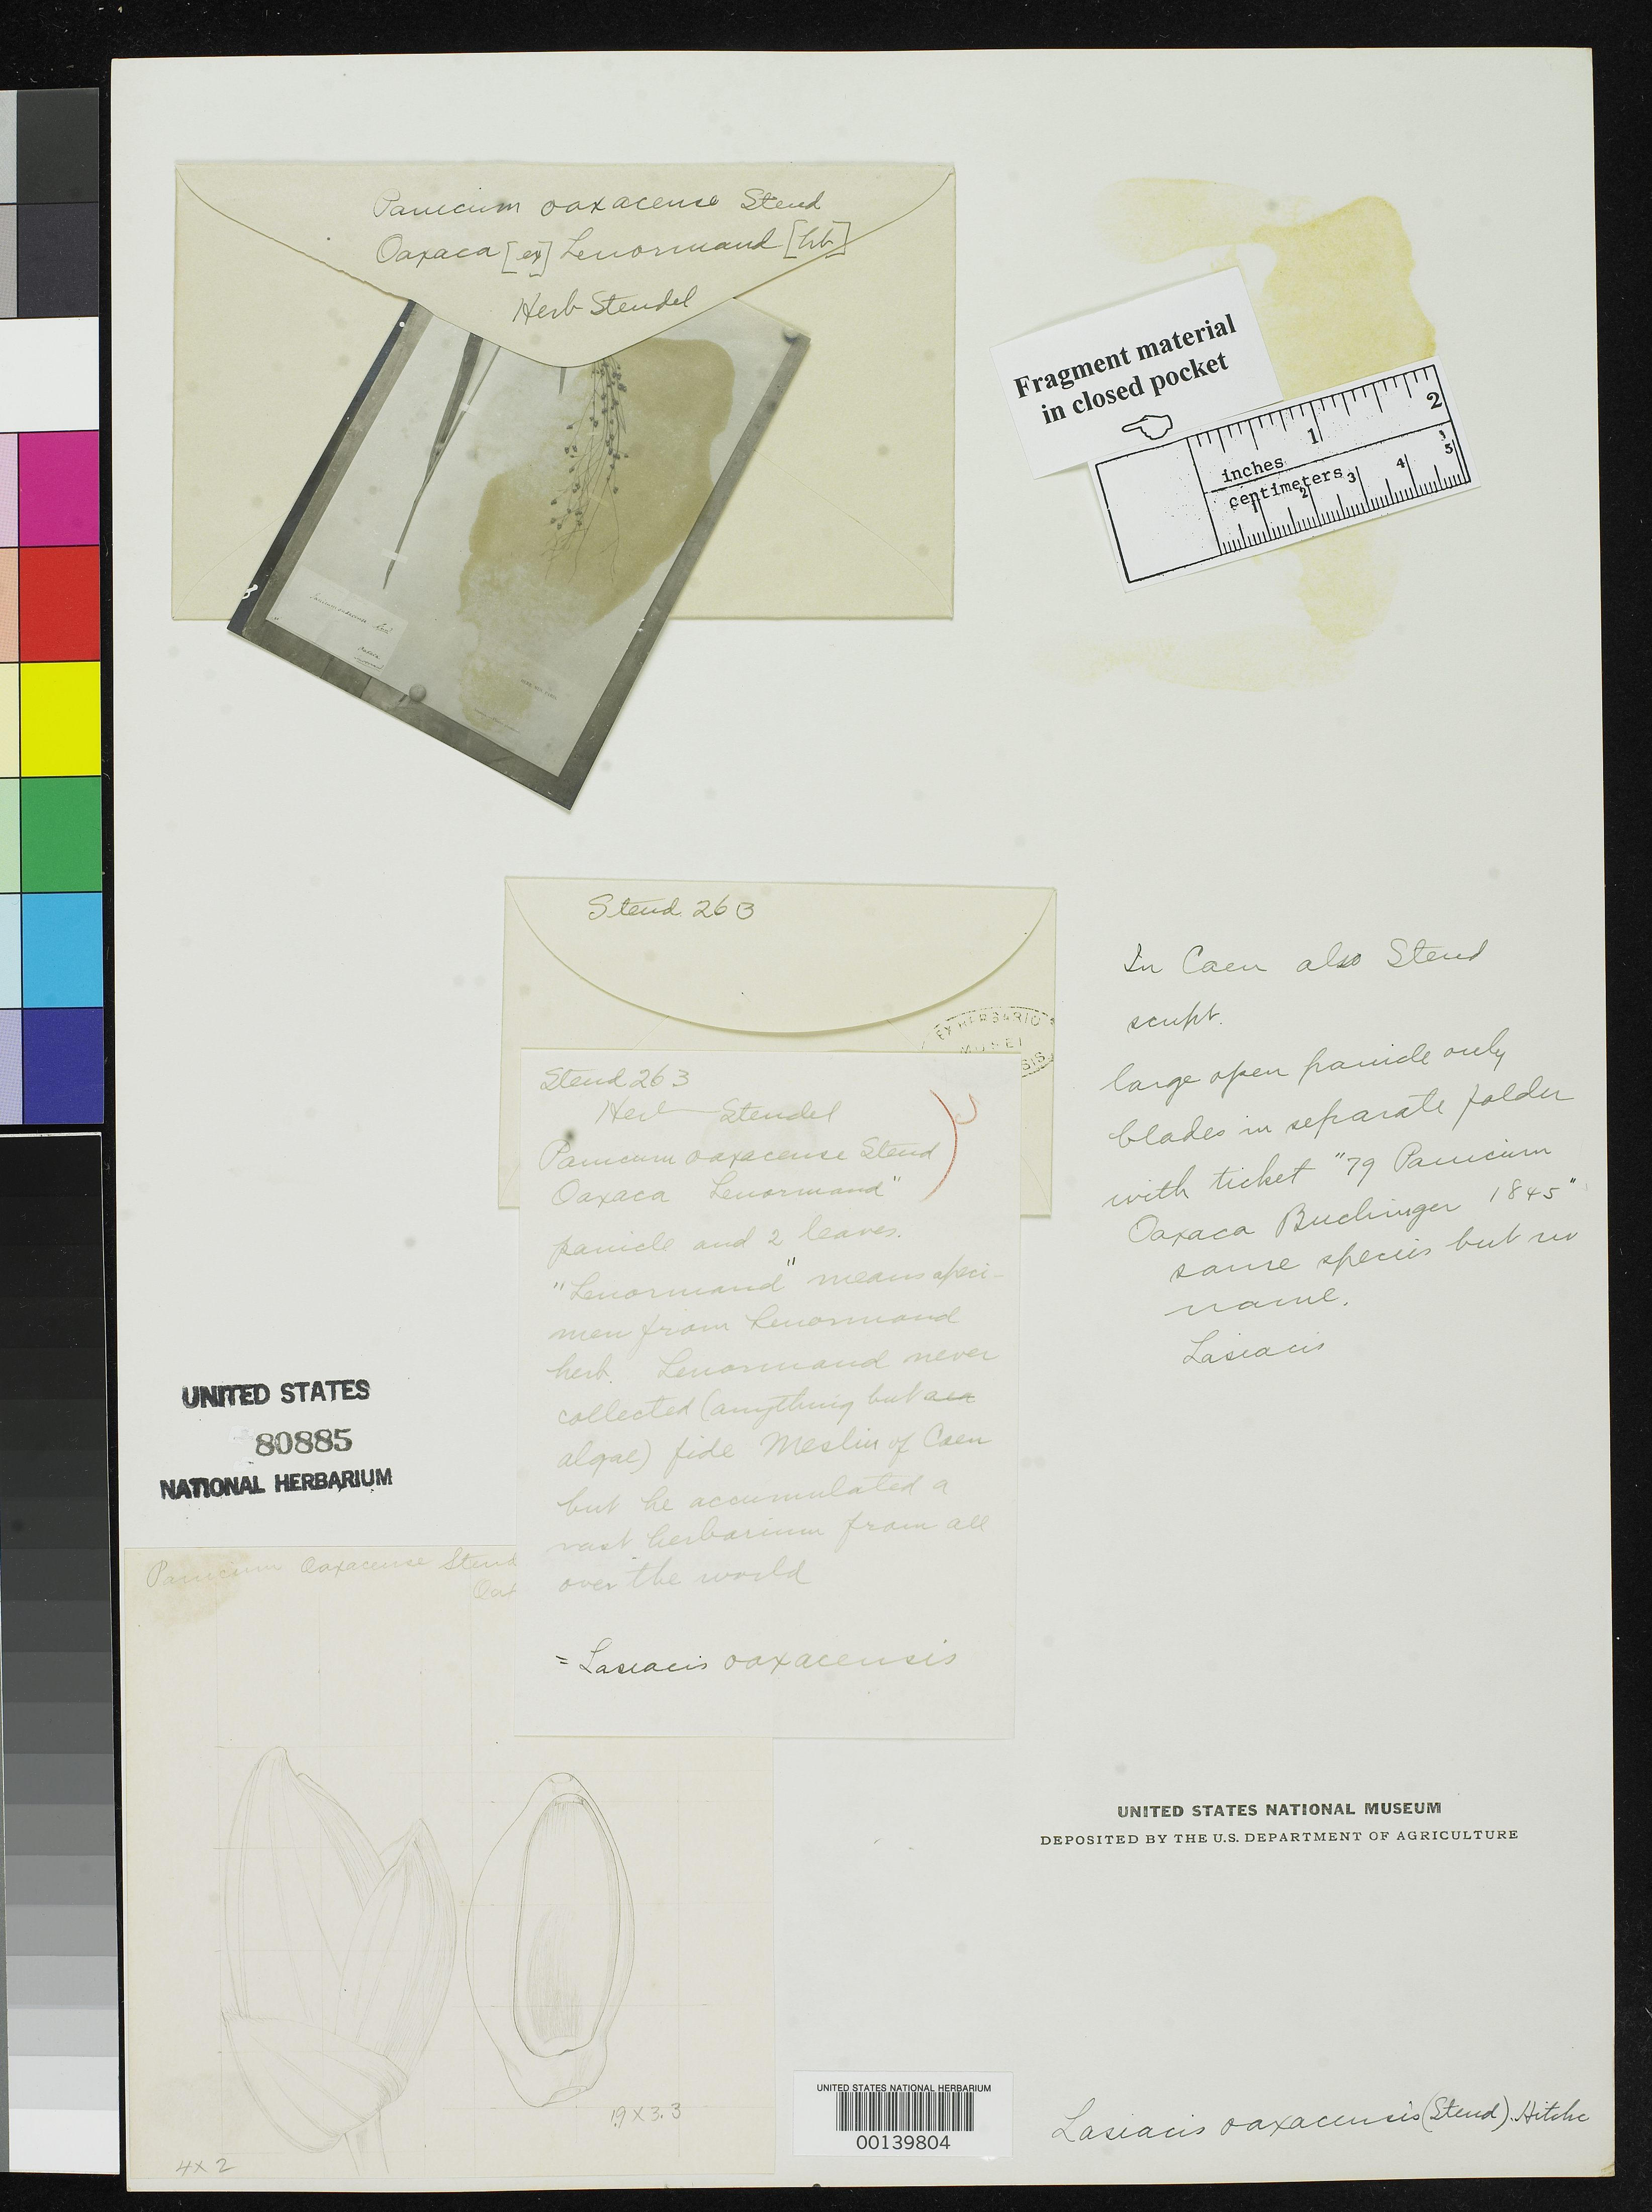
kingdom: Plantae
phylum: Tracheophyta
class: Liliopsida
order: Poales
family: Poaceae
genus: Panicum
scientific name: Panicum oaxacense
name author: Steud.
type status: Type Fragment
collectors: J. Buchinger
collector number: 79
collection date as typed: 1845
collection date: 1845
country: Mexico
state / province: Oaxaca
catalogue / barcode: US 80885